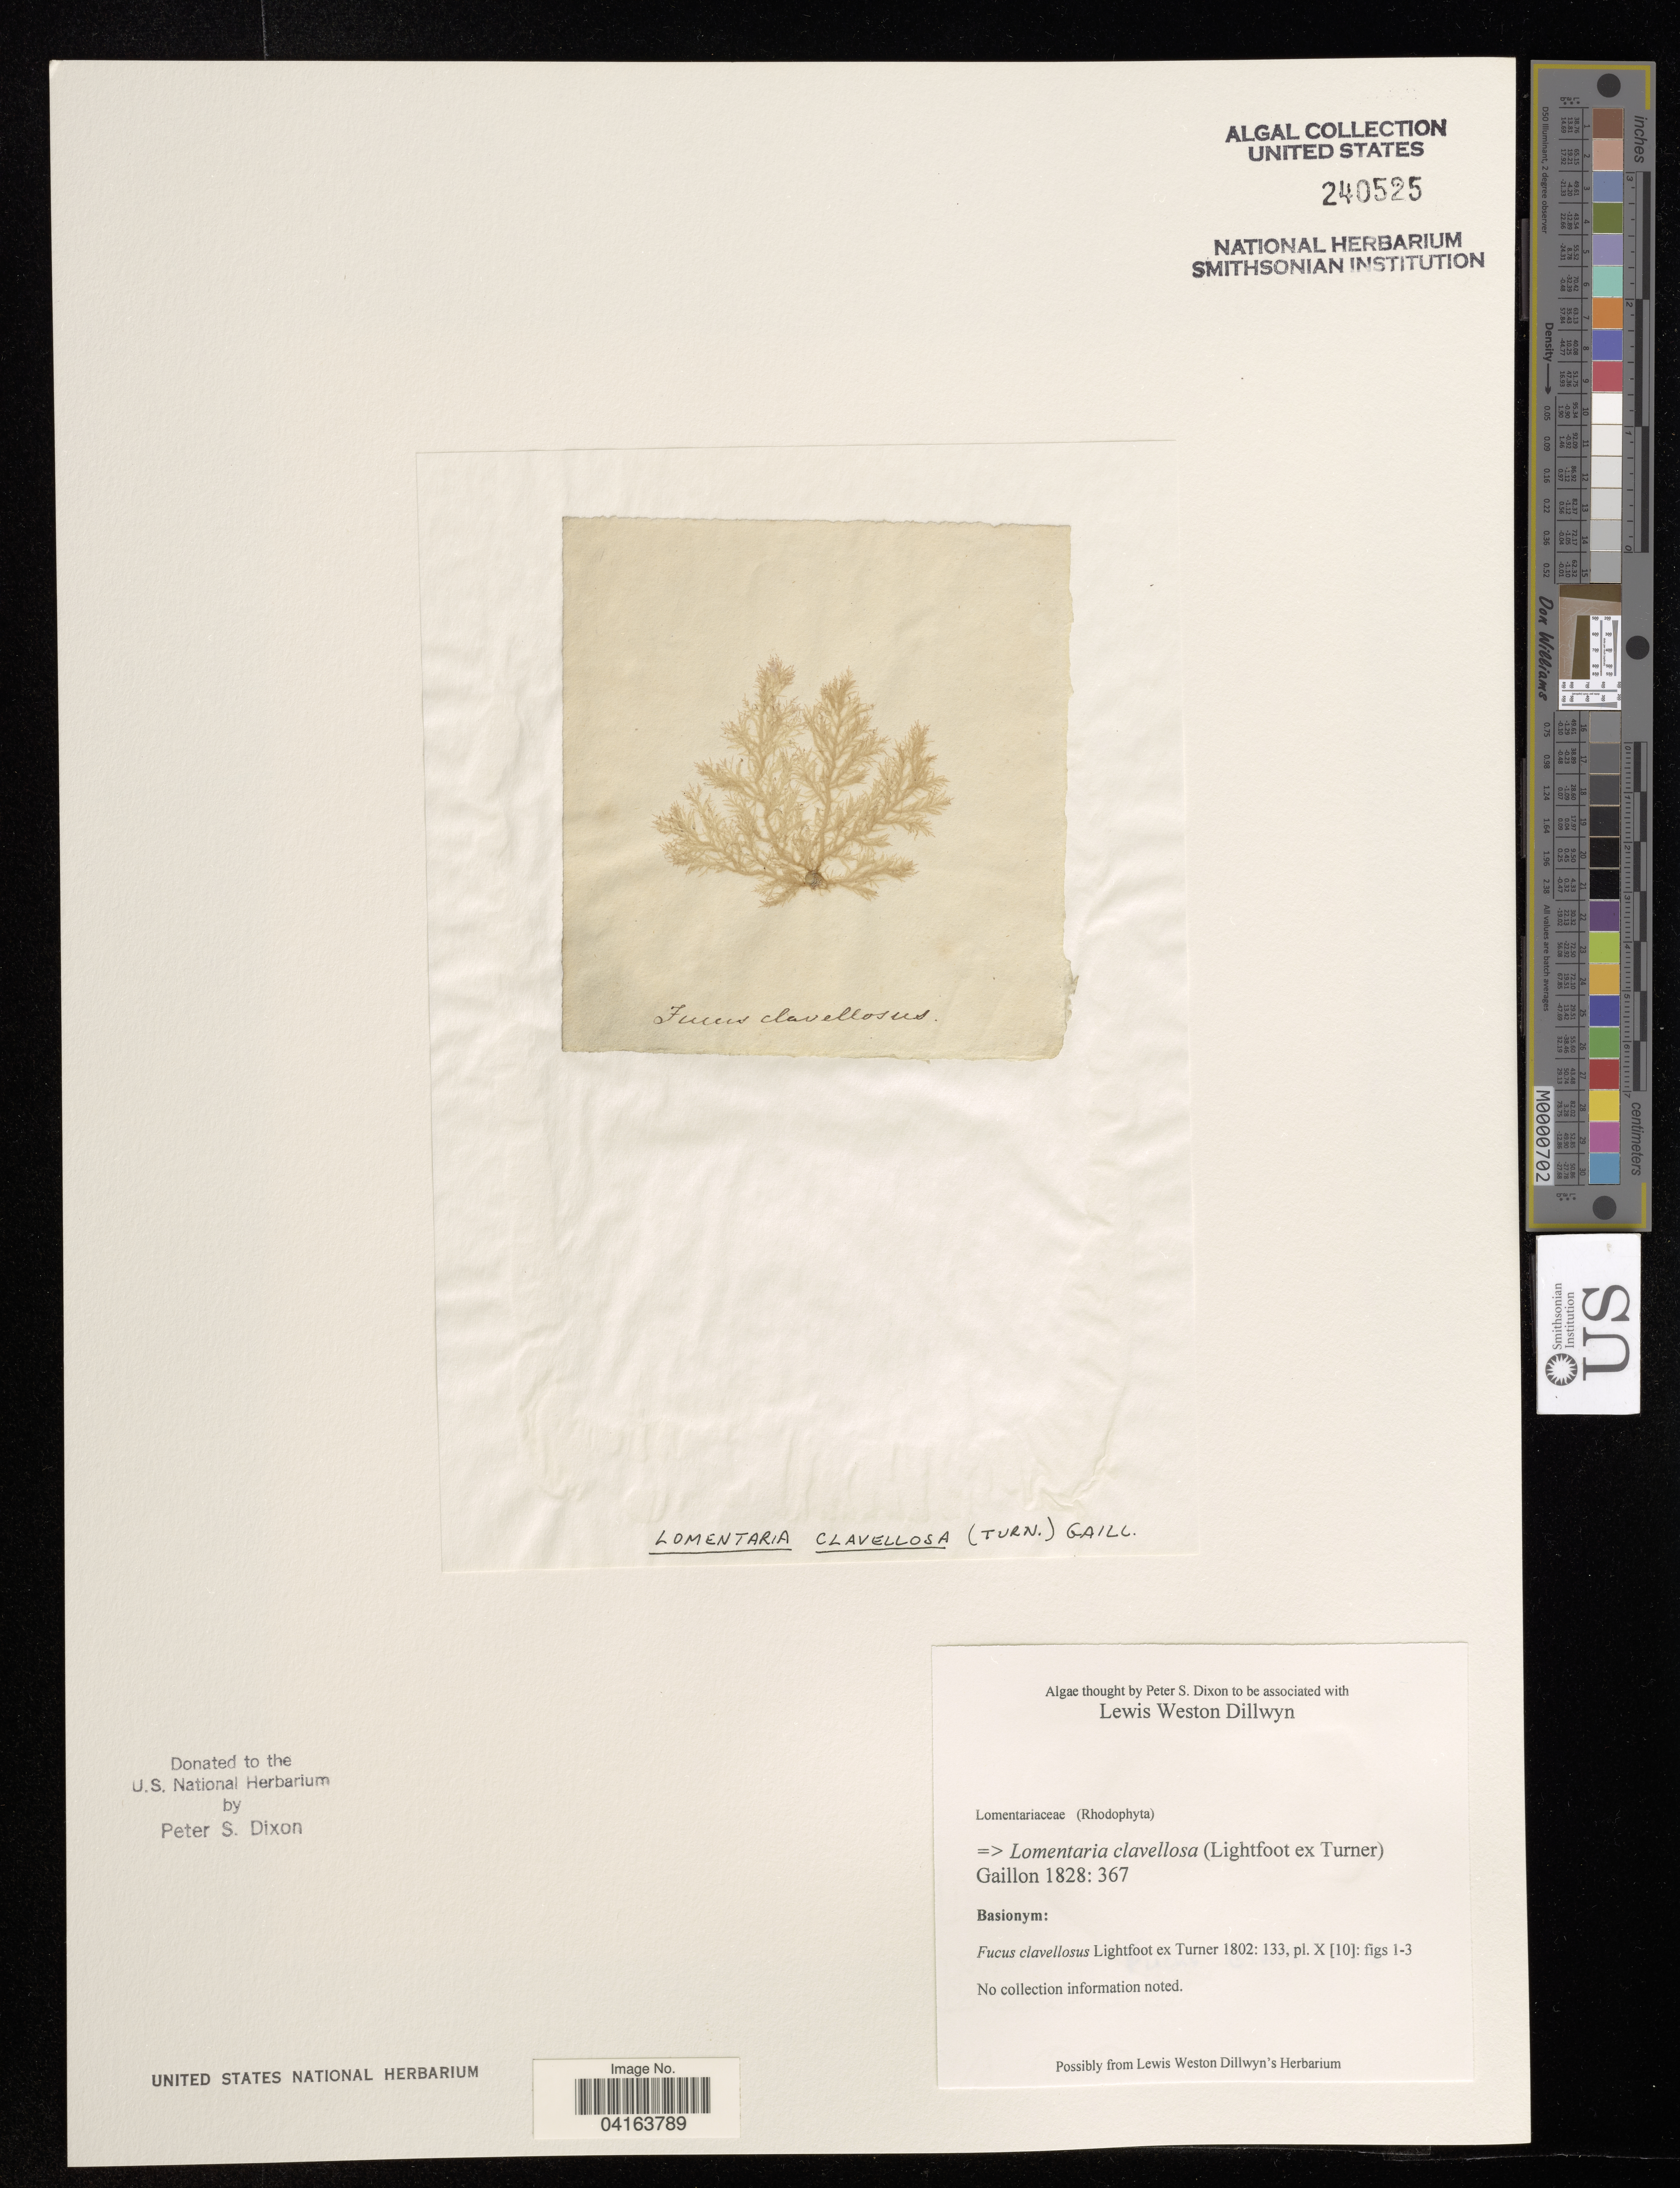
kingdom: Plantae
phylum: Rhodophyta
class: Florideophyceae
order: Rhodymeniales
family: Lomentariaceae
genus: Lomentaria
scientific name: Lomentaria clavellosa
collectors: L. W. Dillwyn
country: United Kingdom (?)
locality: No collection information noted, possibily from Lewis Weston Dillwyn's Herbarium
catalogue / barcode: US 240525